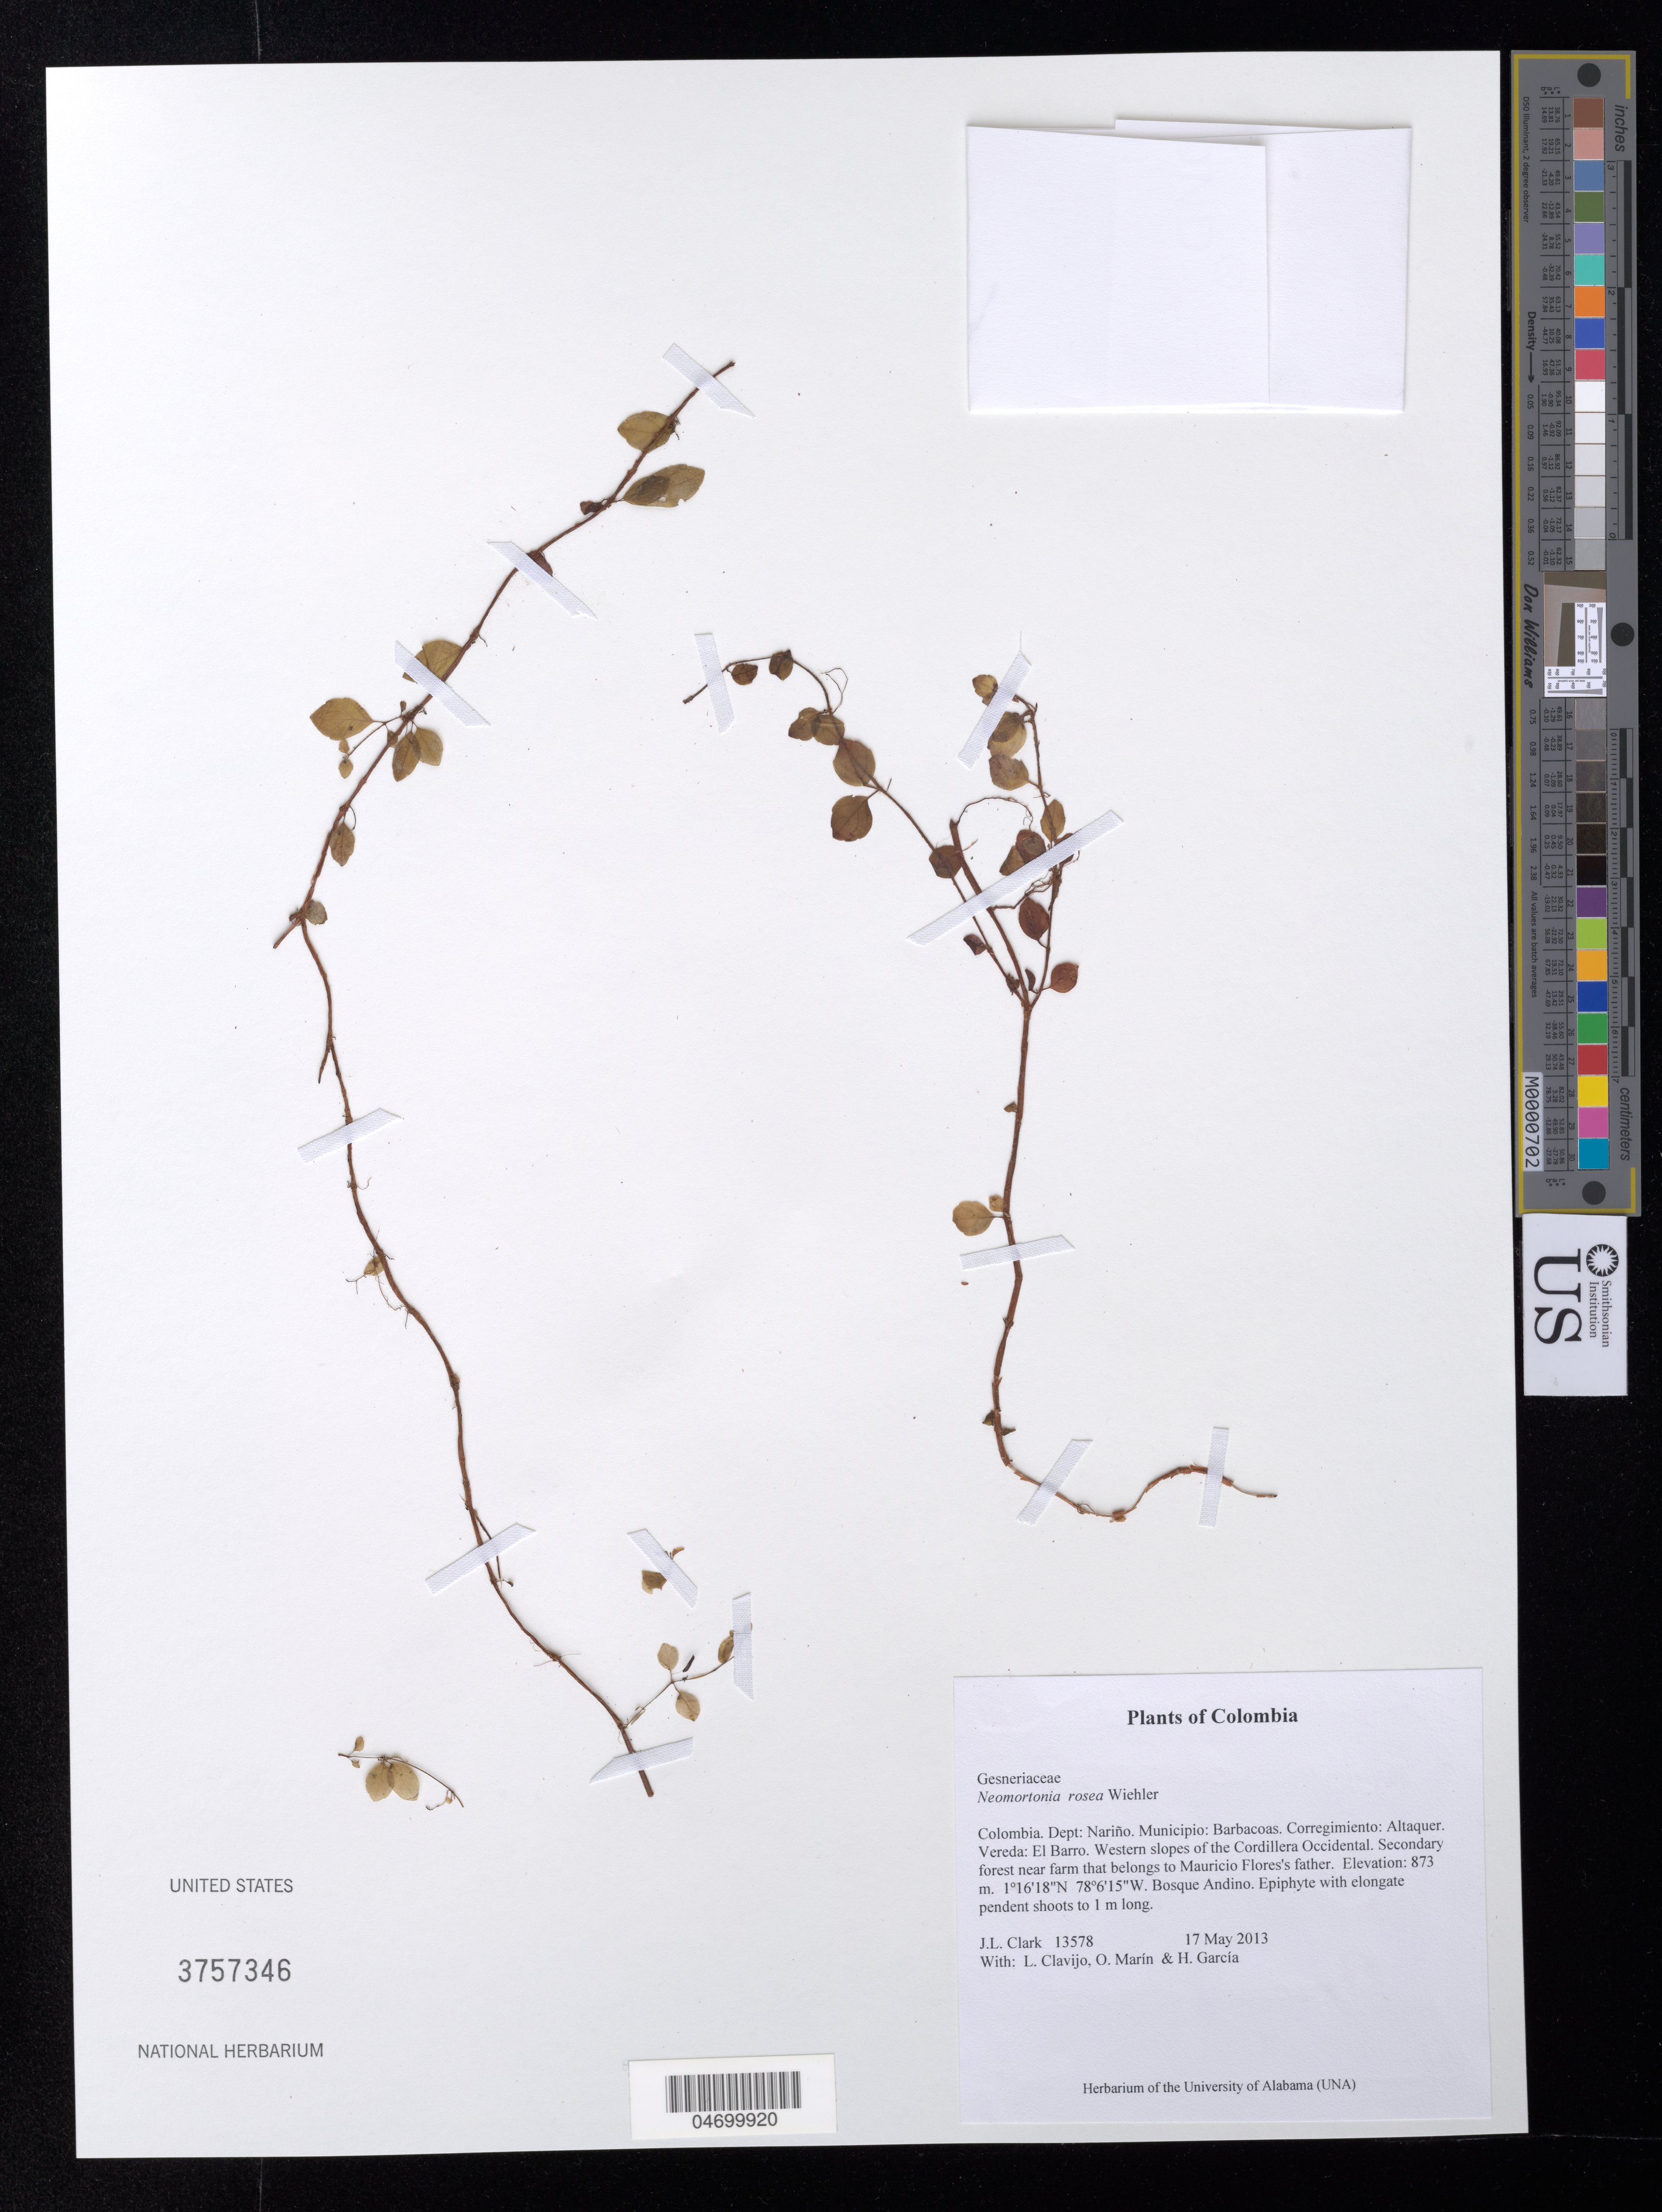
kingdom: Plantae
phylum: Tracheophyta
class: Magnoliopsida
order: Lamiales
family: Gesneriaceae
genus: Neomortonia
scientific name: Neomortonia rosea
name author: Wiehler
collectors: J. L. Clark, L. Clavijo, J. Howieson & H. Garcia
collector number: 13578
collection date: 2013-05-17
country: Colombia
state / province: Nariño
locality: Dept: Nariño. Municipio: Barbacoas. Corregimiento: Altaquer. Vereda: El Barro. Western slopes of the Cordillera Occidental. Secondary forest near farm that belongs to Mauricio Flores's father.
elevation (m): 873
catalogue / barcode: US 3757346